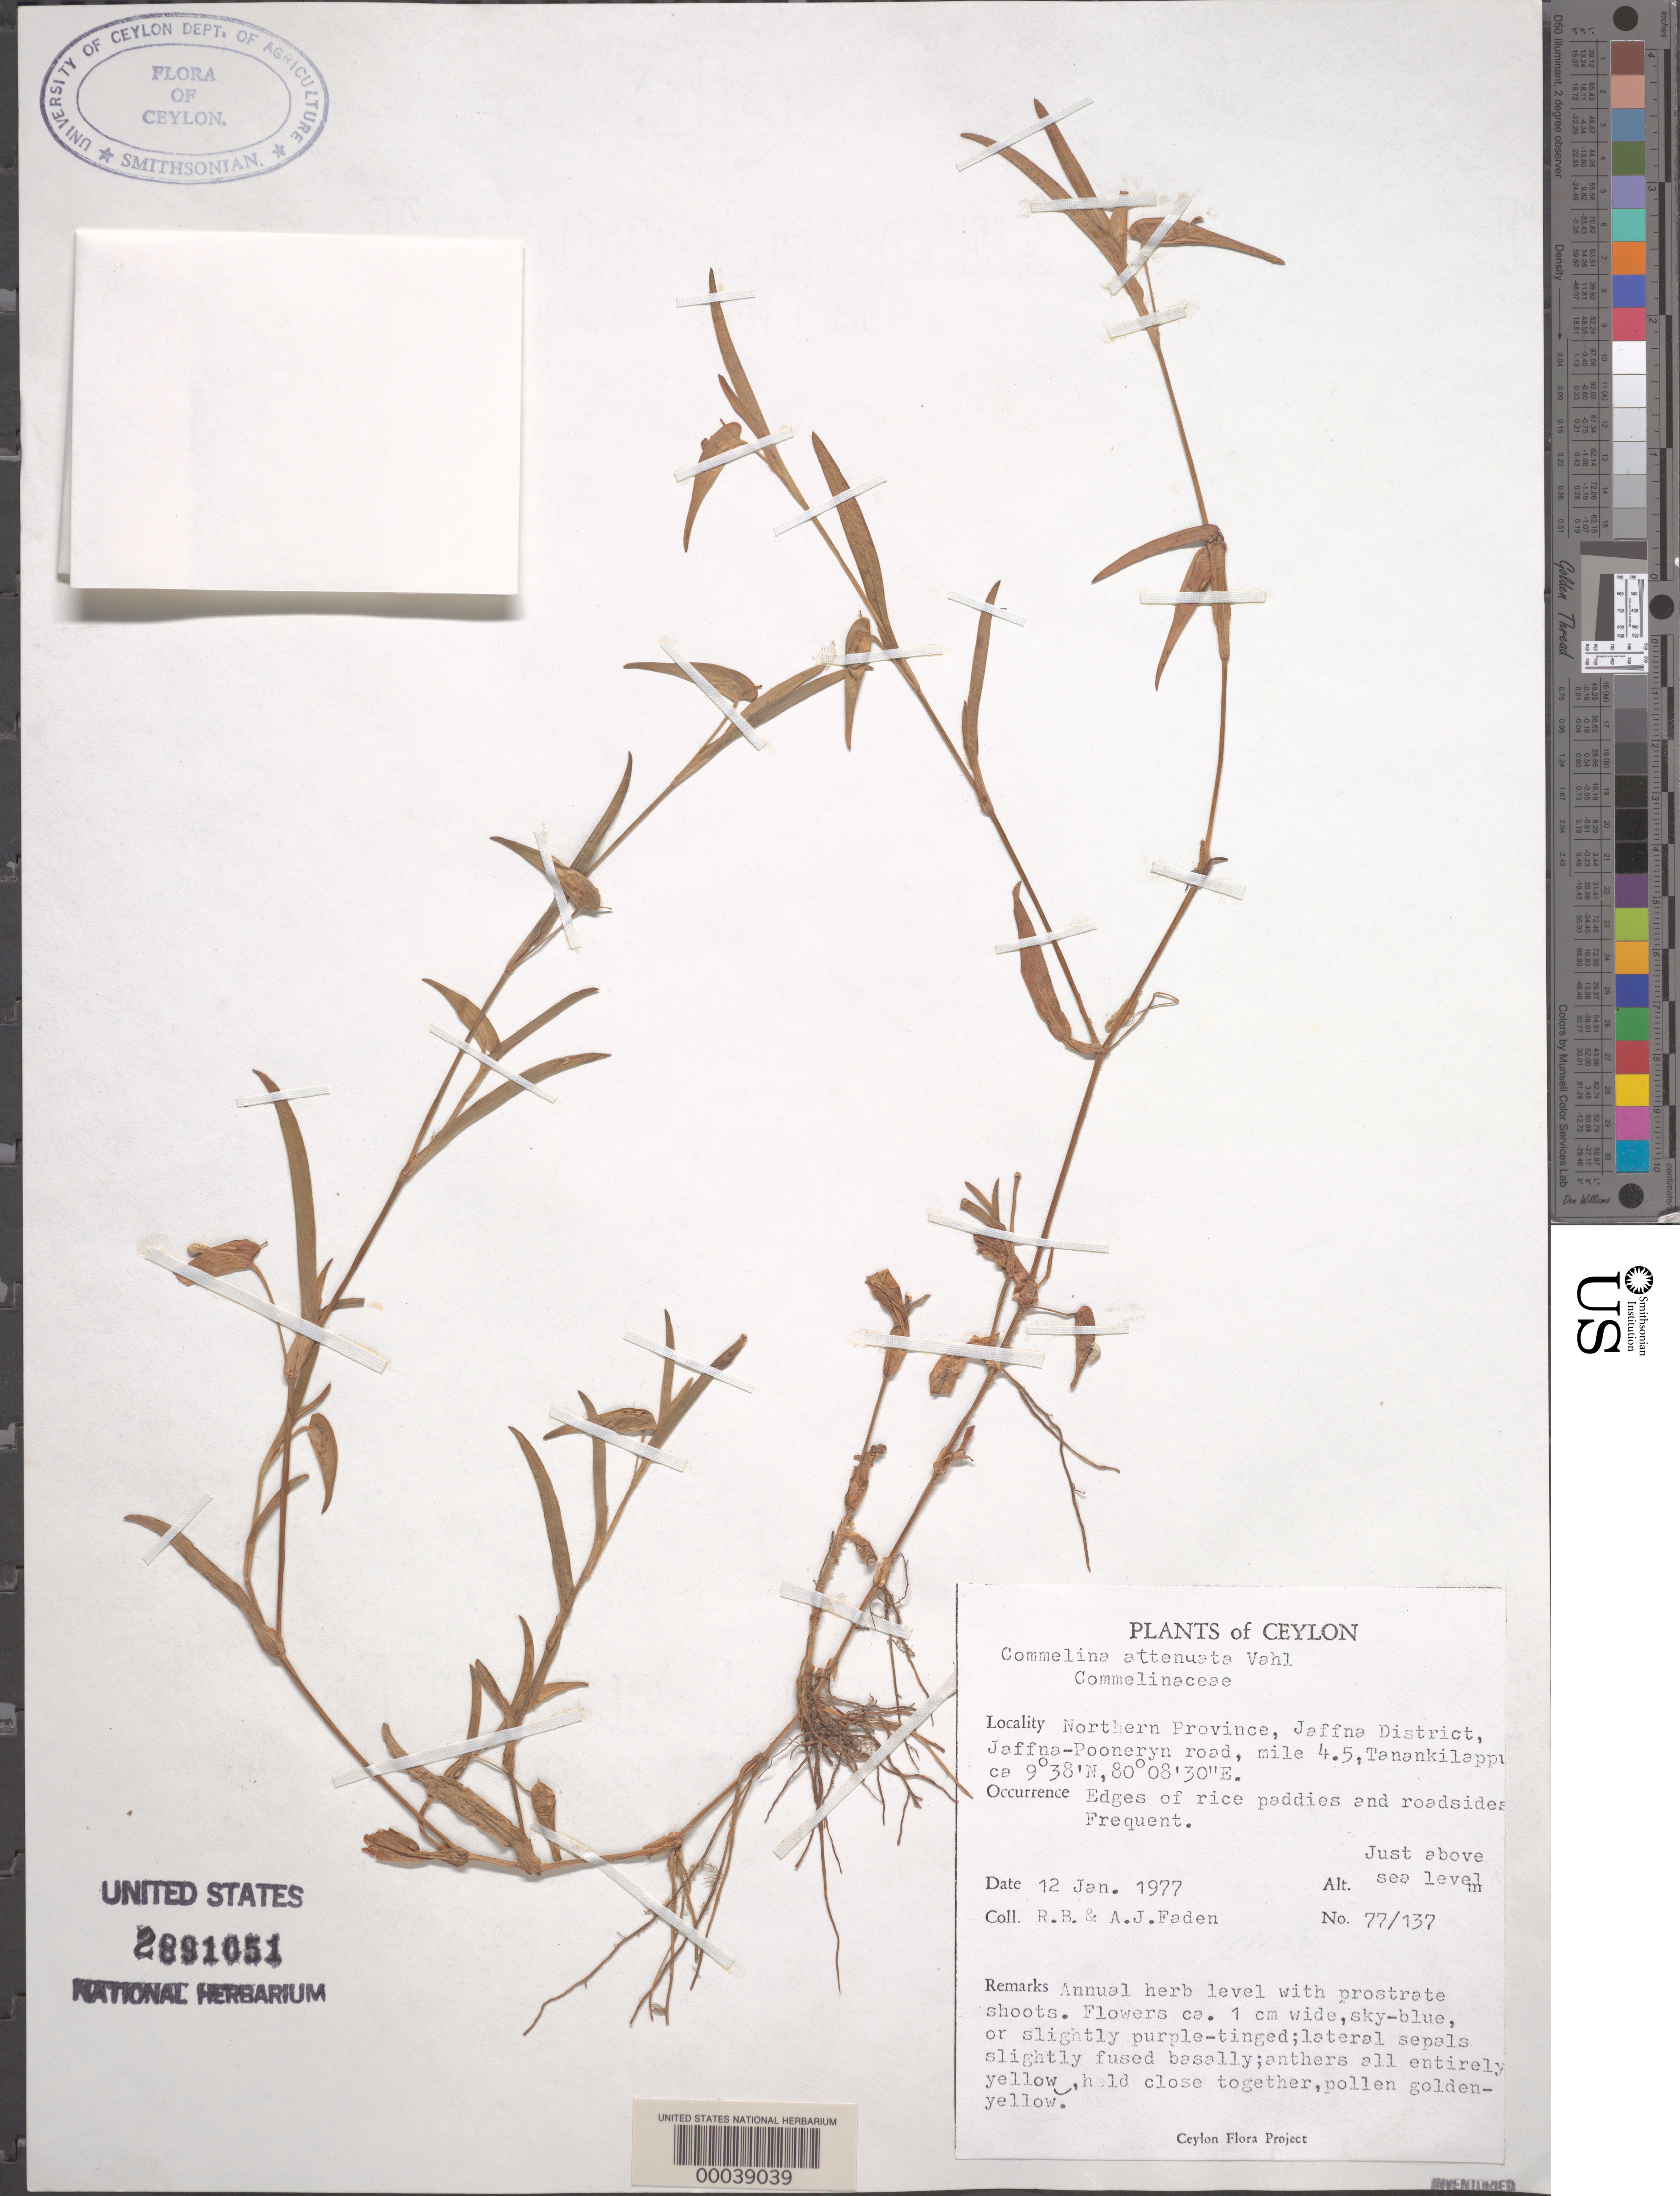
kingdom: Plantae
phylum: Tracheophyta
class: Liliopsida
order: Commelinales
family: Commelinaceae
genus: Commelina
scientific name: Commelina attenuata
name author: J. Koenig ex Vahl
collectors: R. B. Faden & A. J. Faden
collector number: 77/137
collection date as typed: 12 Jan 1977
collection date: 1977-01-12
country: Sri Lanka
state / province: Northern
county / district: Jaffna Dist.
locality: Tanankilappca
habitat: Edges of rice paddies and roadsides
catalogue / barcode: US 2891051